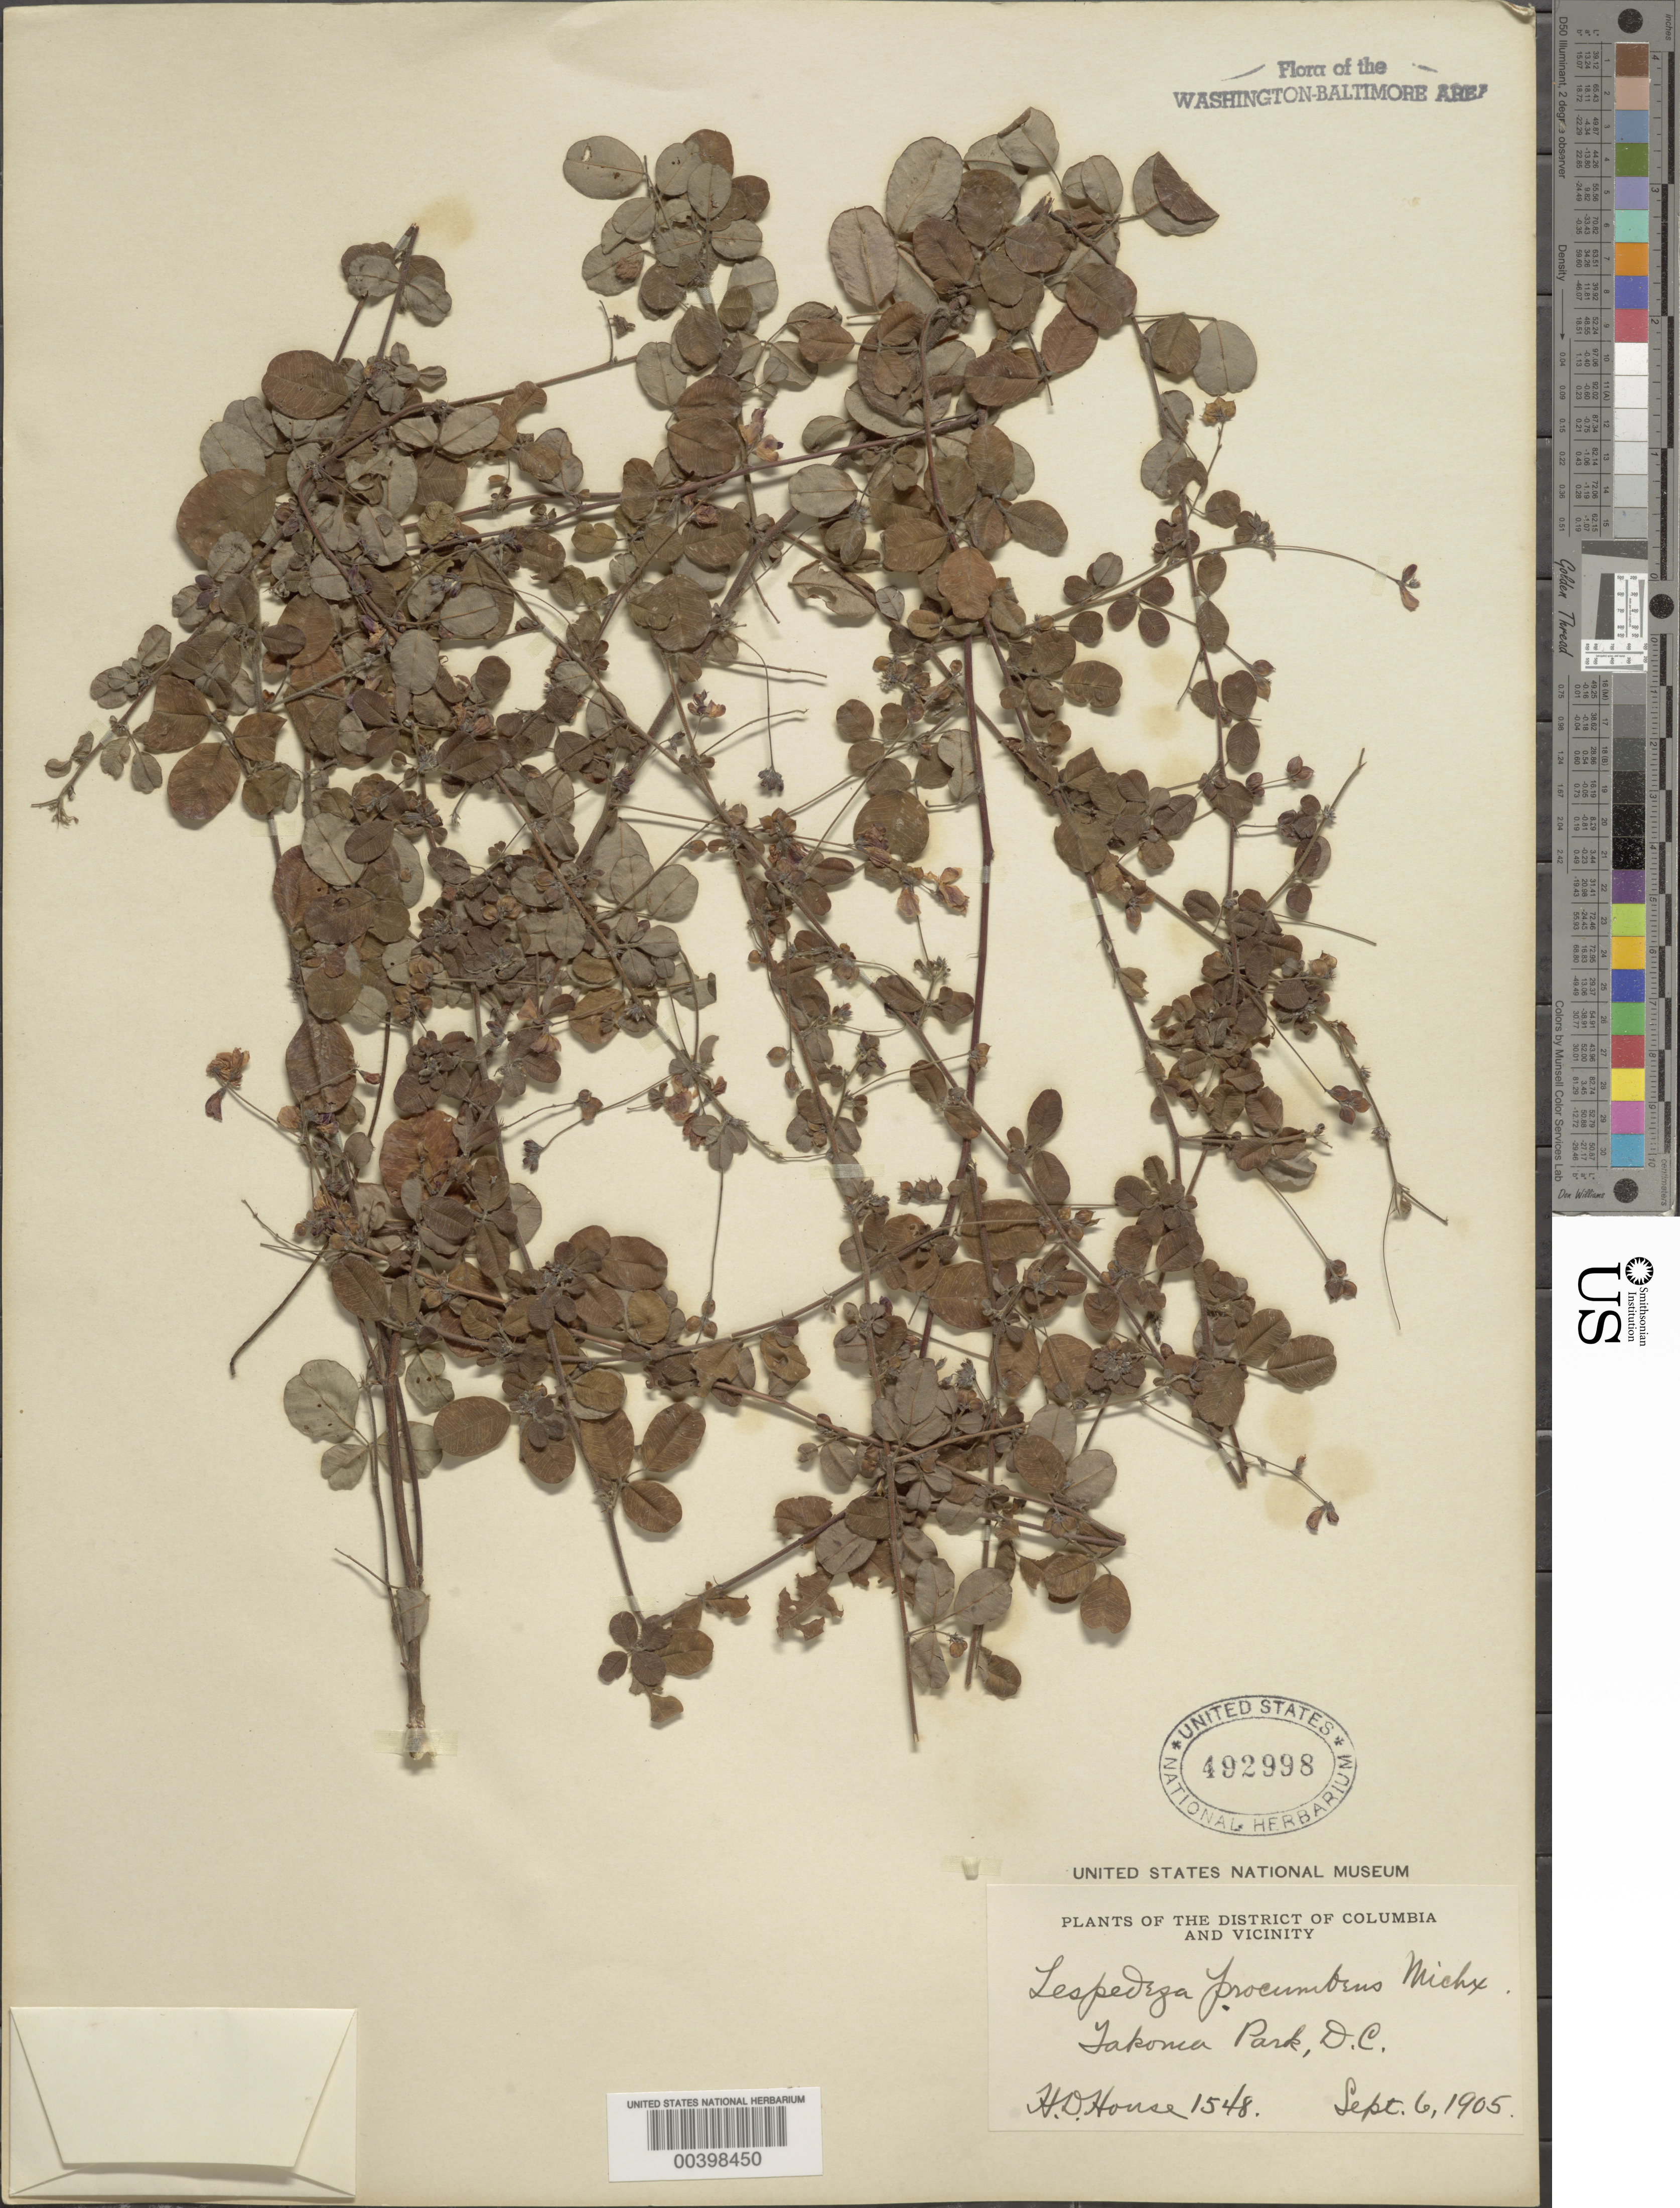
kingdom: Plantae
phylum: Tracheophyta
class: Magnoliopsida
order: Fabales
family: Fabaceae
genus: Lespedeza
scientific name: Lespedeza procumbens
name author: Michx.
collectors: H. D. House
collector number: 1548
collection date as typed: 06 Sep 1905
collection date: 1905-09-06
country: United States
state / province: Maryland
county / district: Montgomery / Prince George's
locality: Takoma Park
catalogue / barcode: US 492998